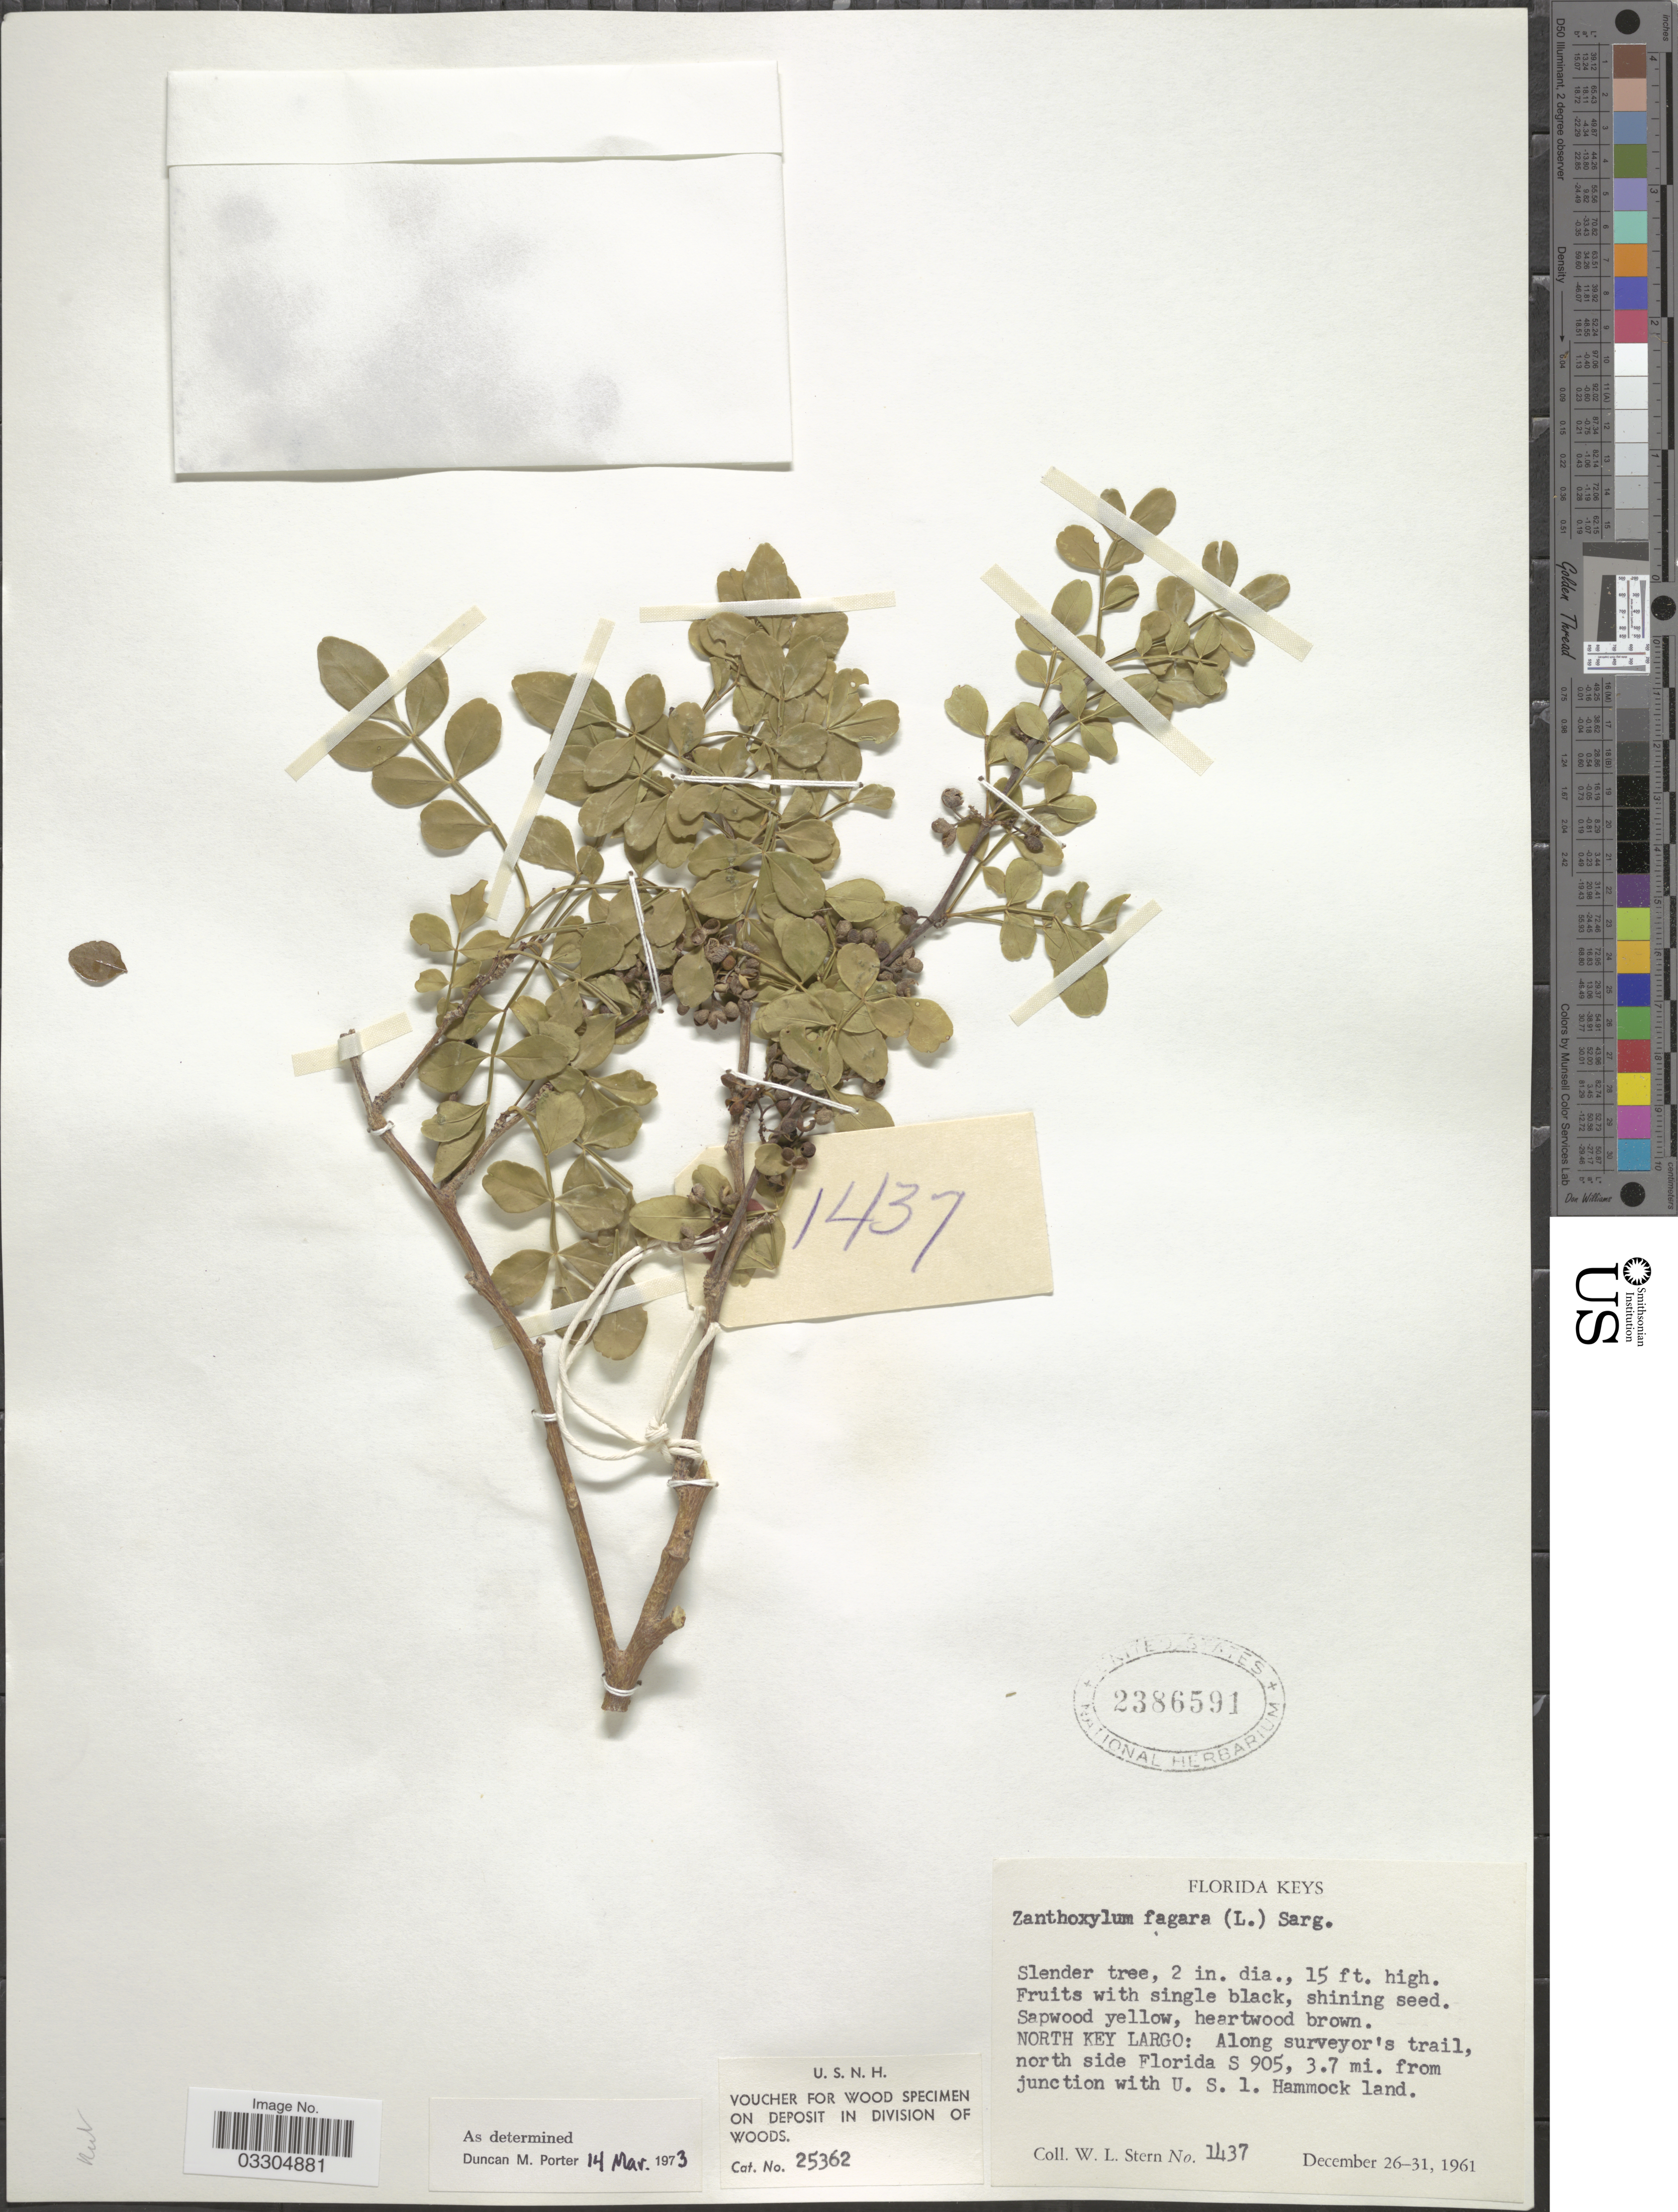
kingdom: Plantae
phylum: Tracheophyta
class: Magnoliopsida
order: Sapindales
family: Rutaceae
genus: Zanthoxylum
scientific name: Zanthoxylum fagara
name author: (L.) Sarg.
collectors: W. L. Stern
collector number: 1437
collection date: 1961-12-26/1961-12-31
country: United States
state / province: Florida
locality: North Key Largo: Along surveyor's trail, north side Florida S 905, 3.7 mi. from junction with U. S. 1. Hammock land.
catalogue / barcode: US 2386591